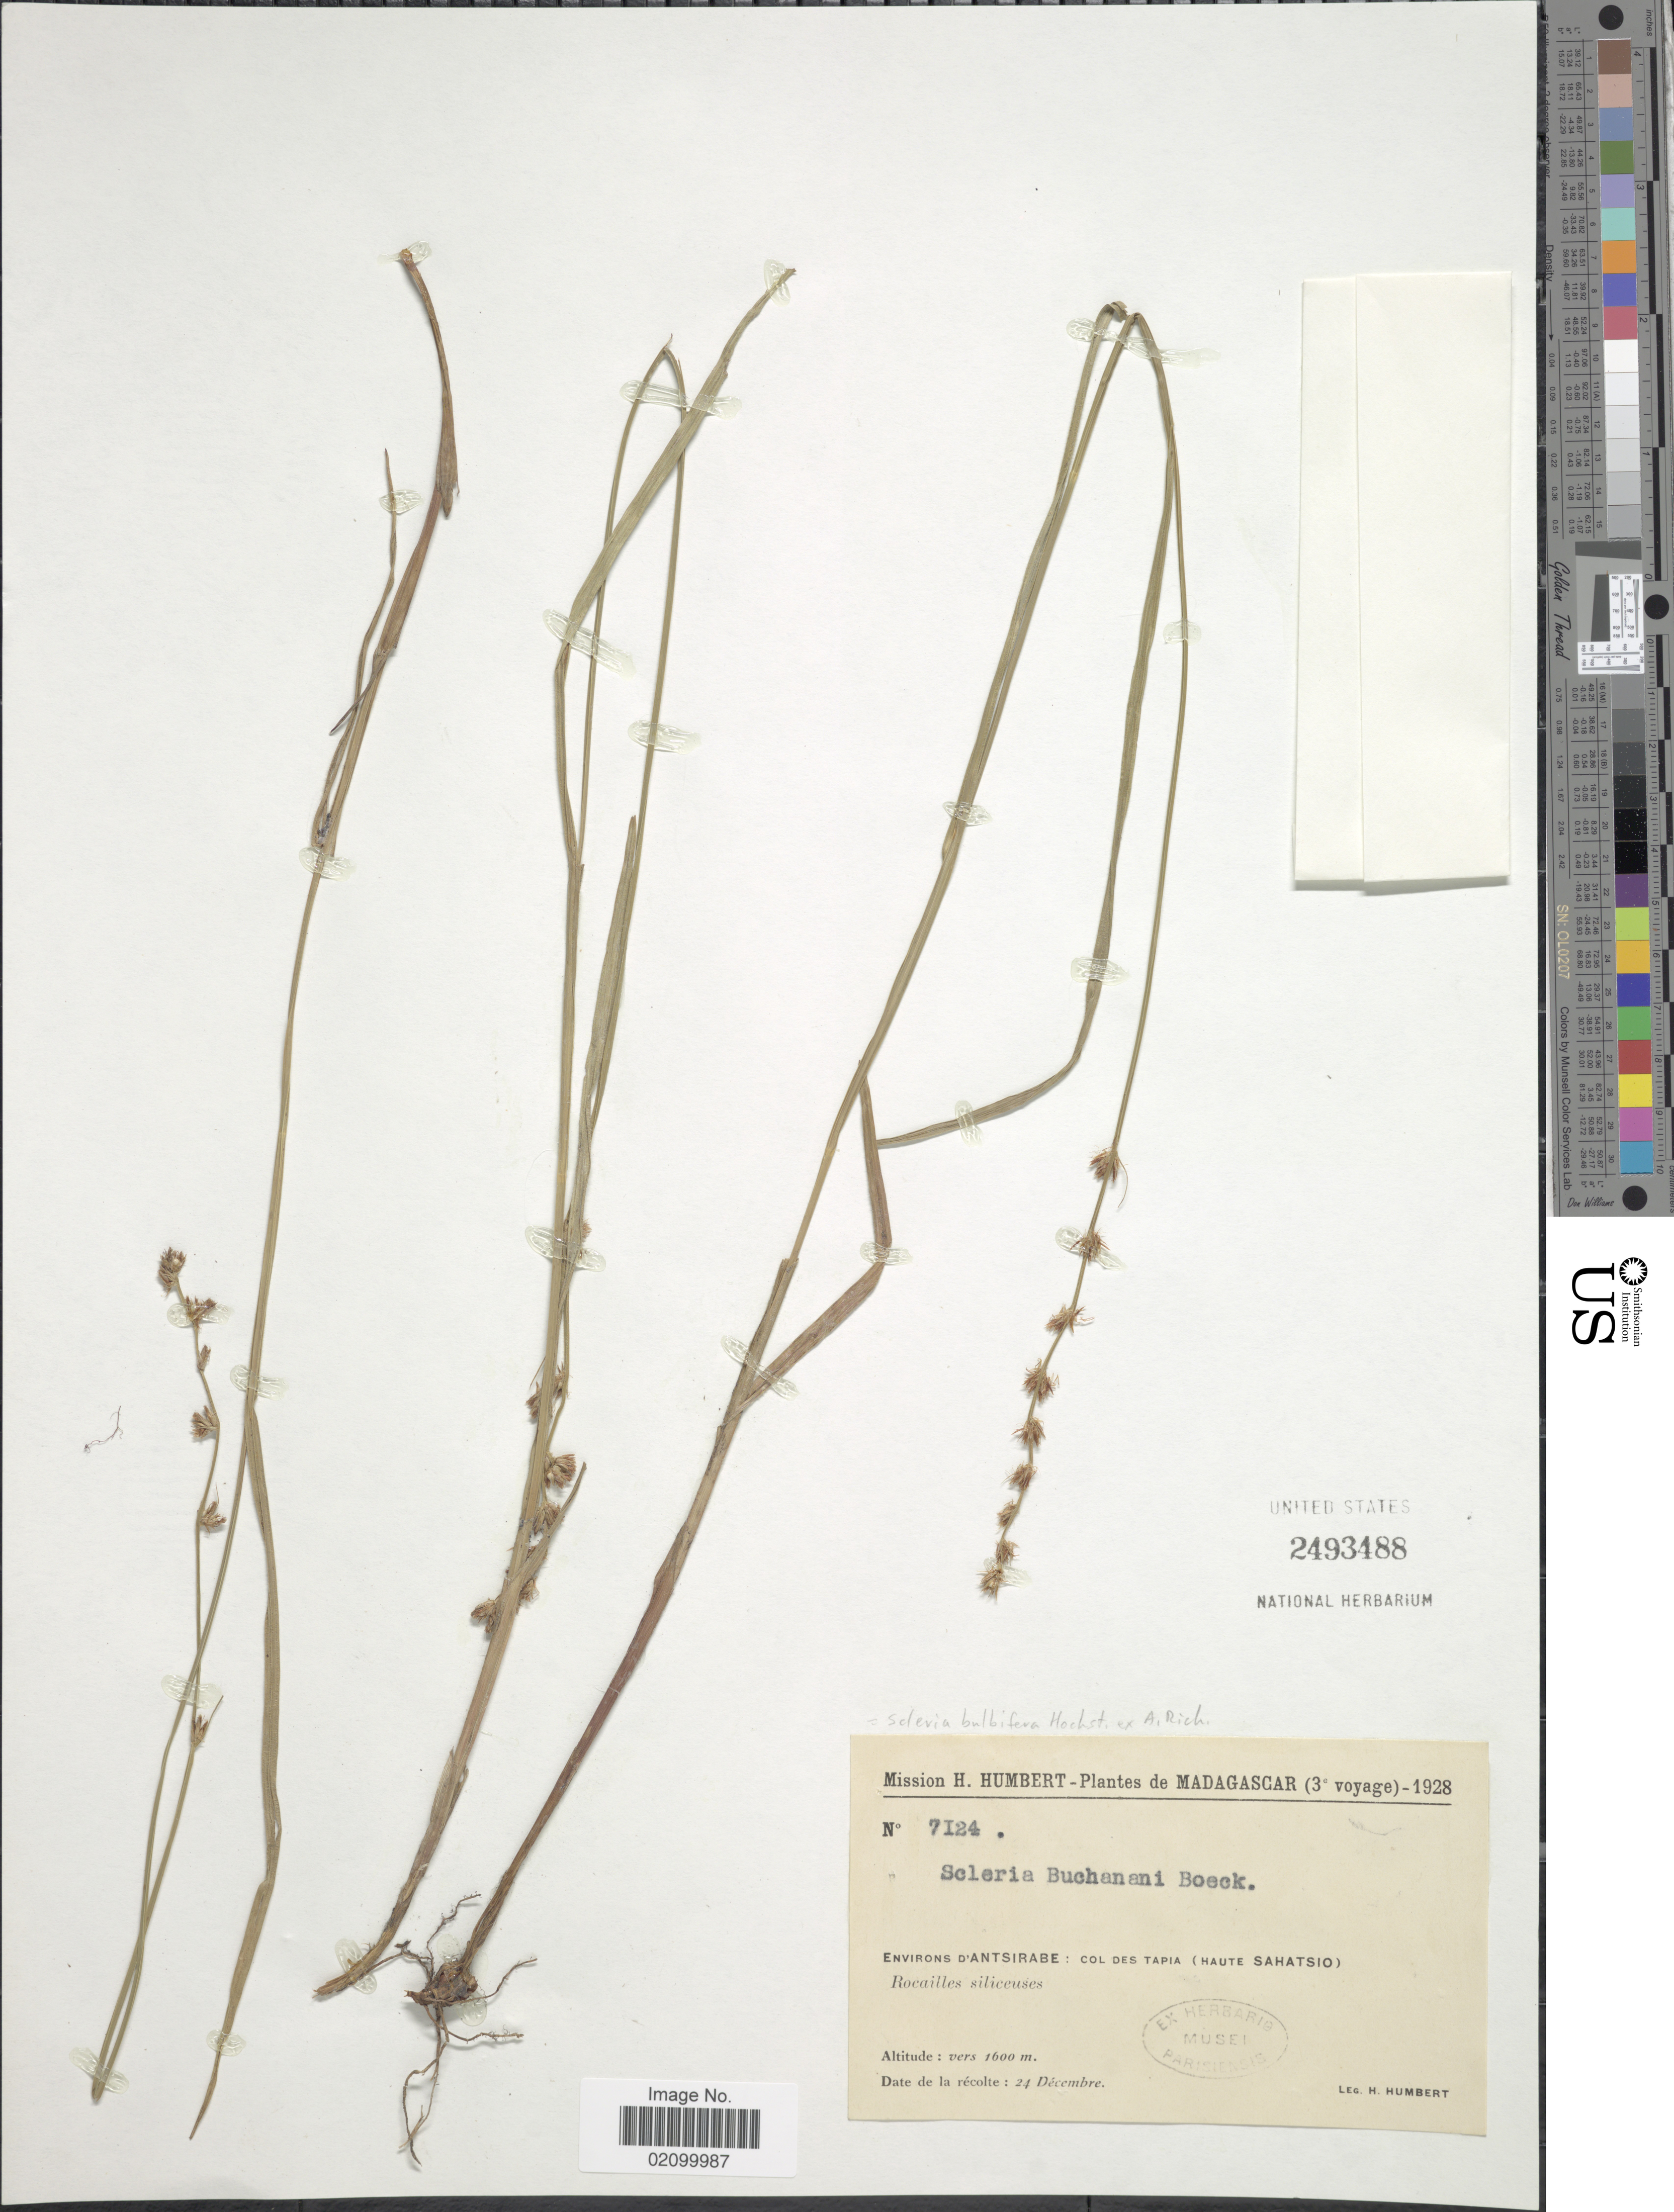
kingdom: Plantae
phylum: Tracheophyta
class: Liliopsida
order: Poales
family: Cyperaceae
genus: Scleria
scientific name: Scleria bulbifera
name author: Hochst. ex A. Rich.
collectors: H. Humbert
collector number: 7124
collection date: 1928-12-24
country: Madagascar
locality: Environs d'Antsirabe: col des Tapia (Haute Sahatsio)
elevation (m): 1600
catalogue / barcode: US 2493488